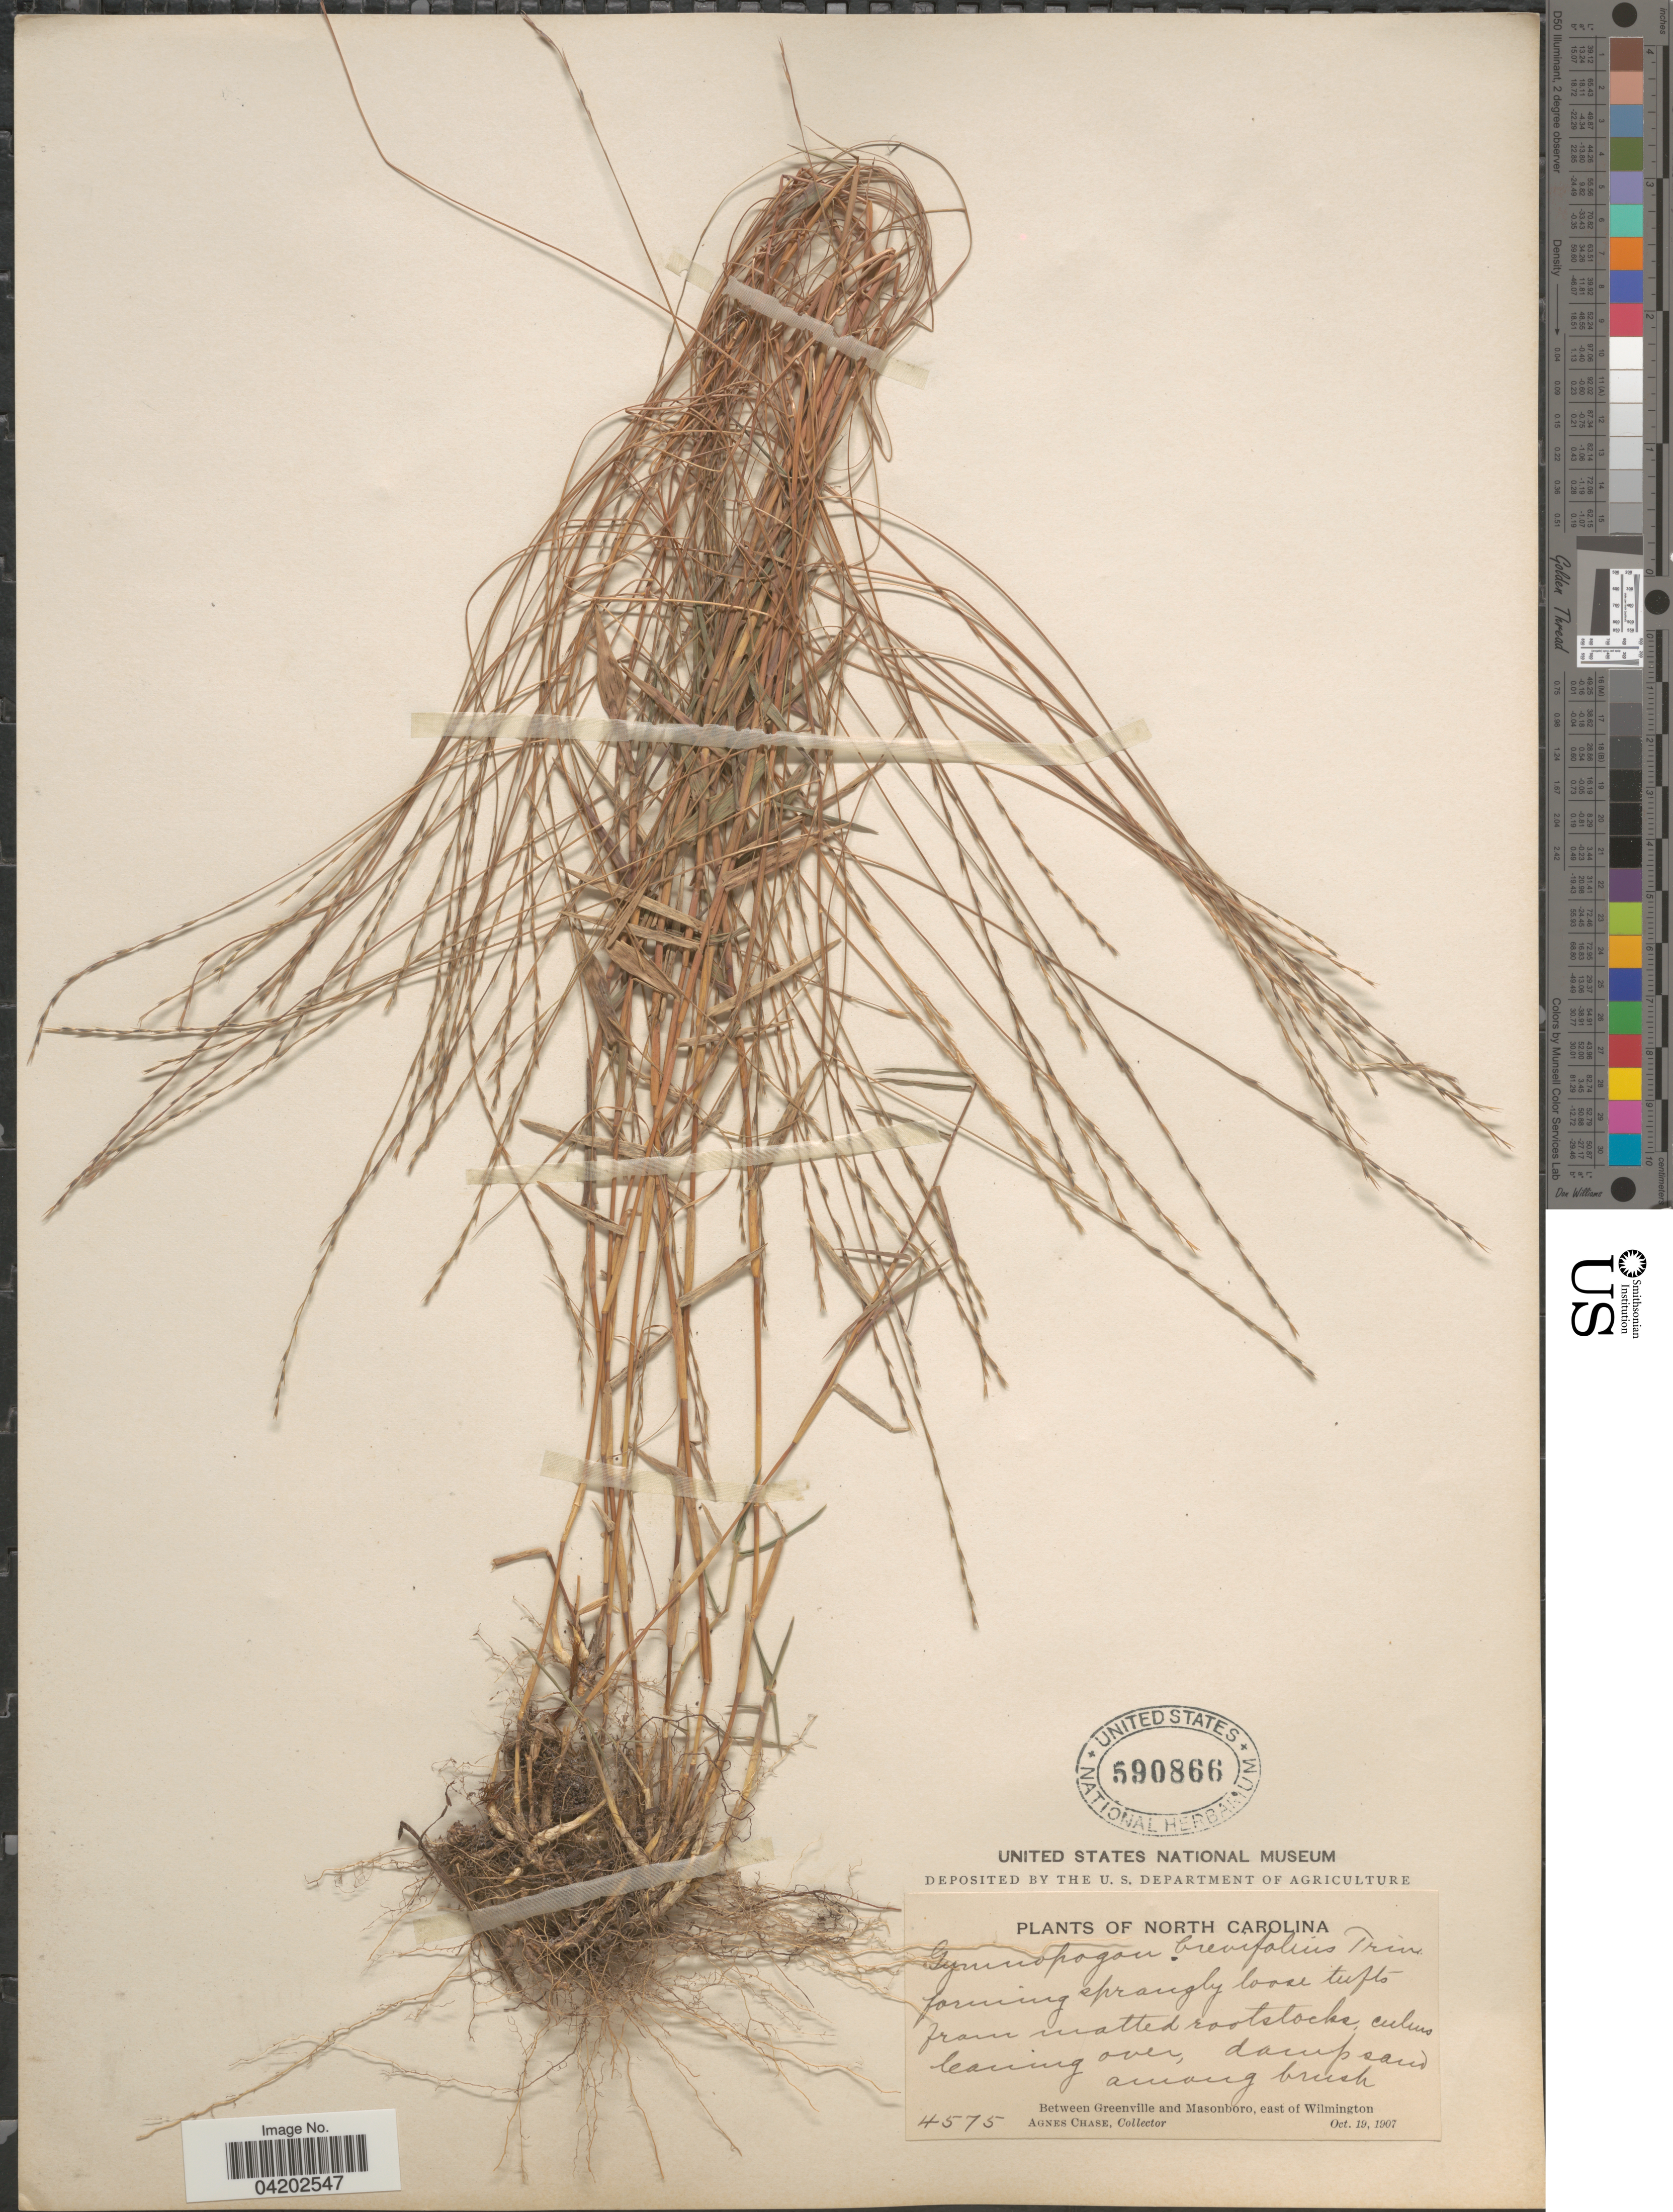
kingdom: Plantae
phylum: Tracheophyta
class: Liliopsida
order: Poales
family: Poaceae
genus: Gymnopogon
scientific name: Gymnopogon brevifolius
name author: Trin.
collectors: A. Chase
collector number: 4575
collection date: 1907-10-19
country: United States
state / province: North Carolina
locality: Between Greenville and Masonboro, east of Wilmington.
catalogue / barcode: US 590866